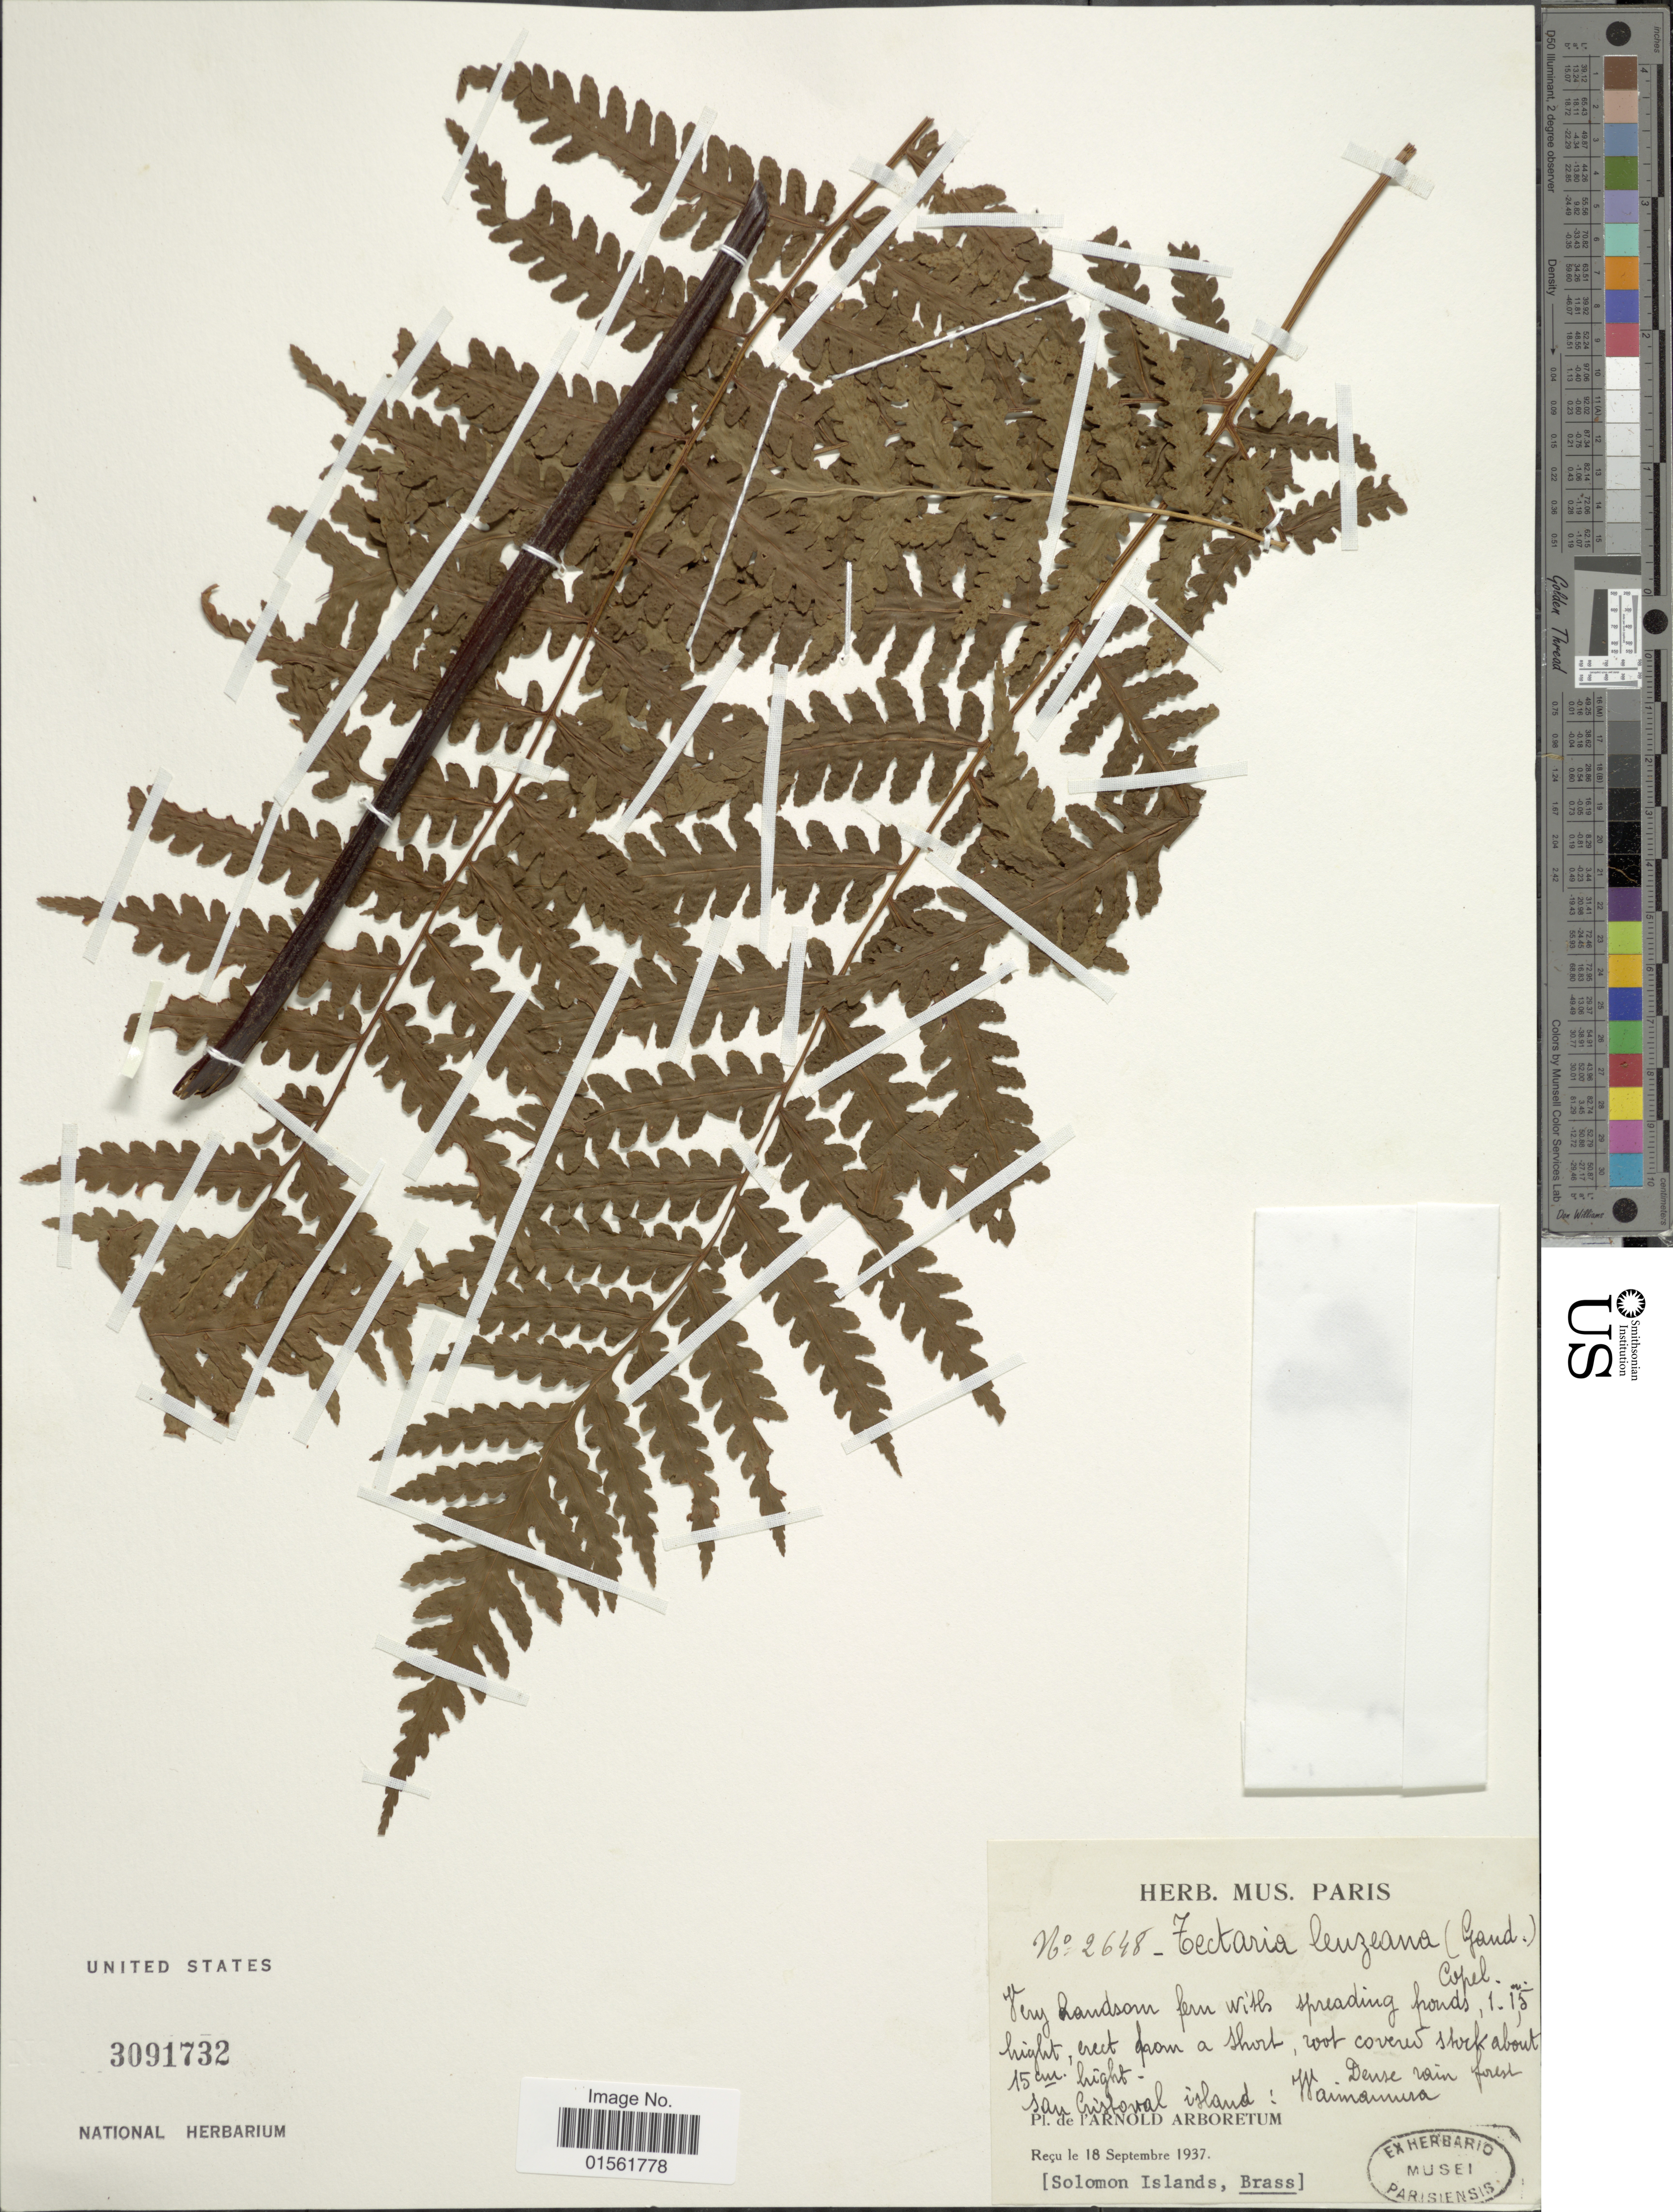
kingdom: Plantae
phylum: Tracheophyta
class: Polypodiopsida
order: Polypodiales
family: Dryopteridaceae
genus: Pleocnemia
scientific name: Pleocnemia leuzeana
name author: (Gaudich.) C. Presl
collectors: Herb. Mus. Paris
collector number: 2648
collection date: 1937-09-18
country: Solomon Islands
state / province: Solomon Islands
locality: San Cristobal island: Waimamura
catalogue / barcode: US 3091732